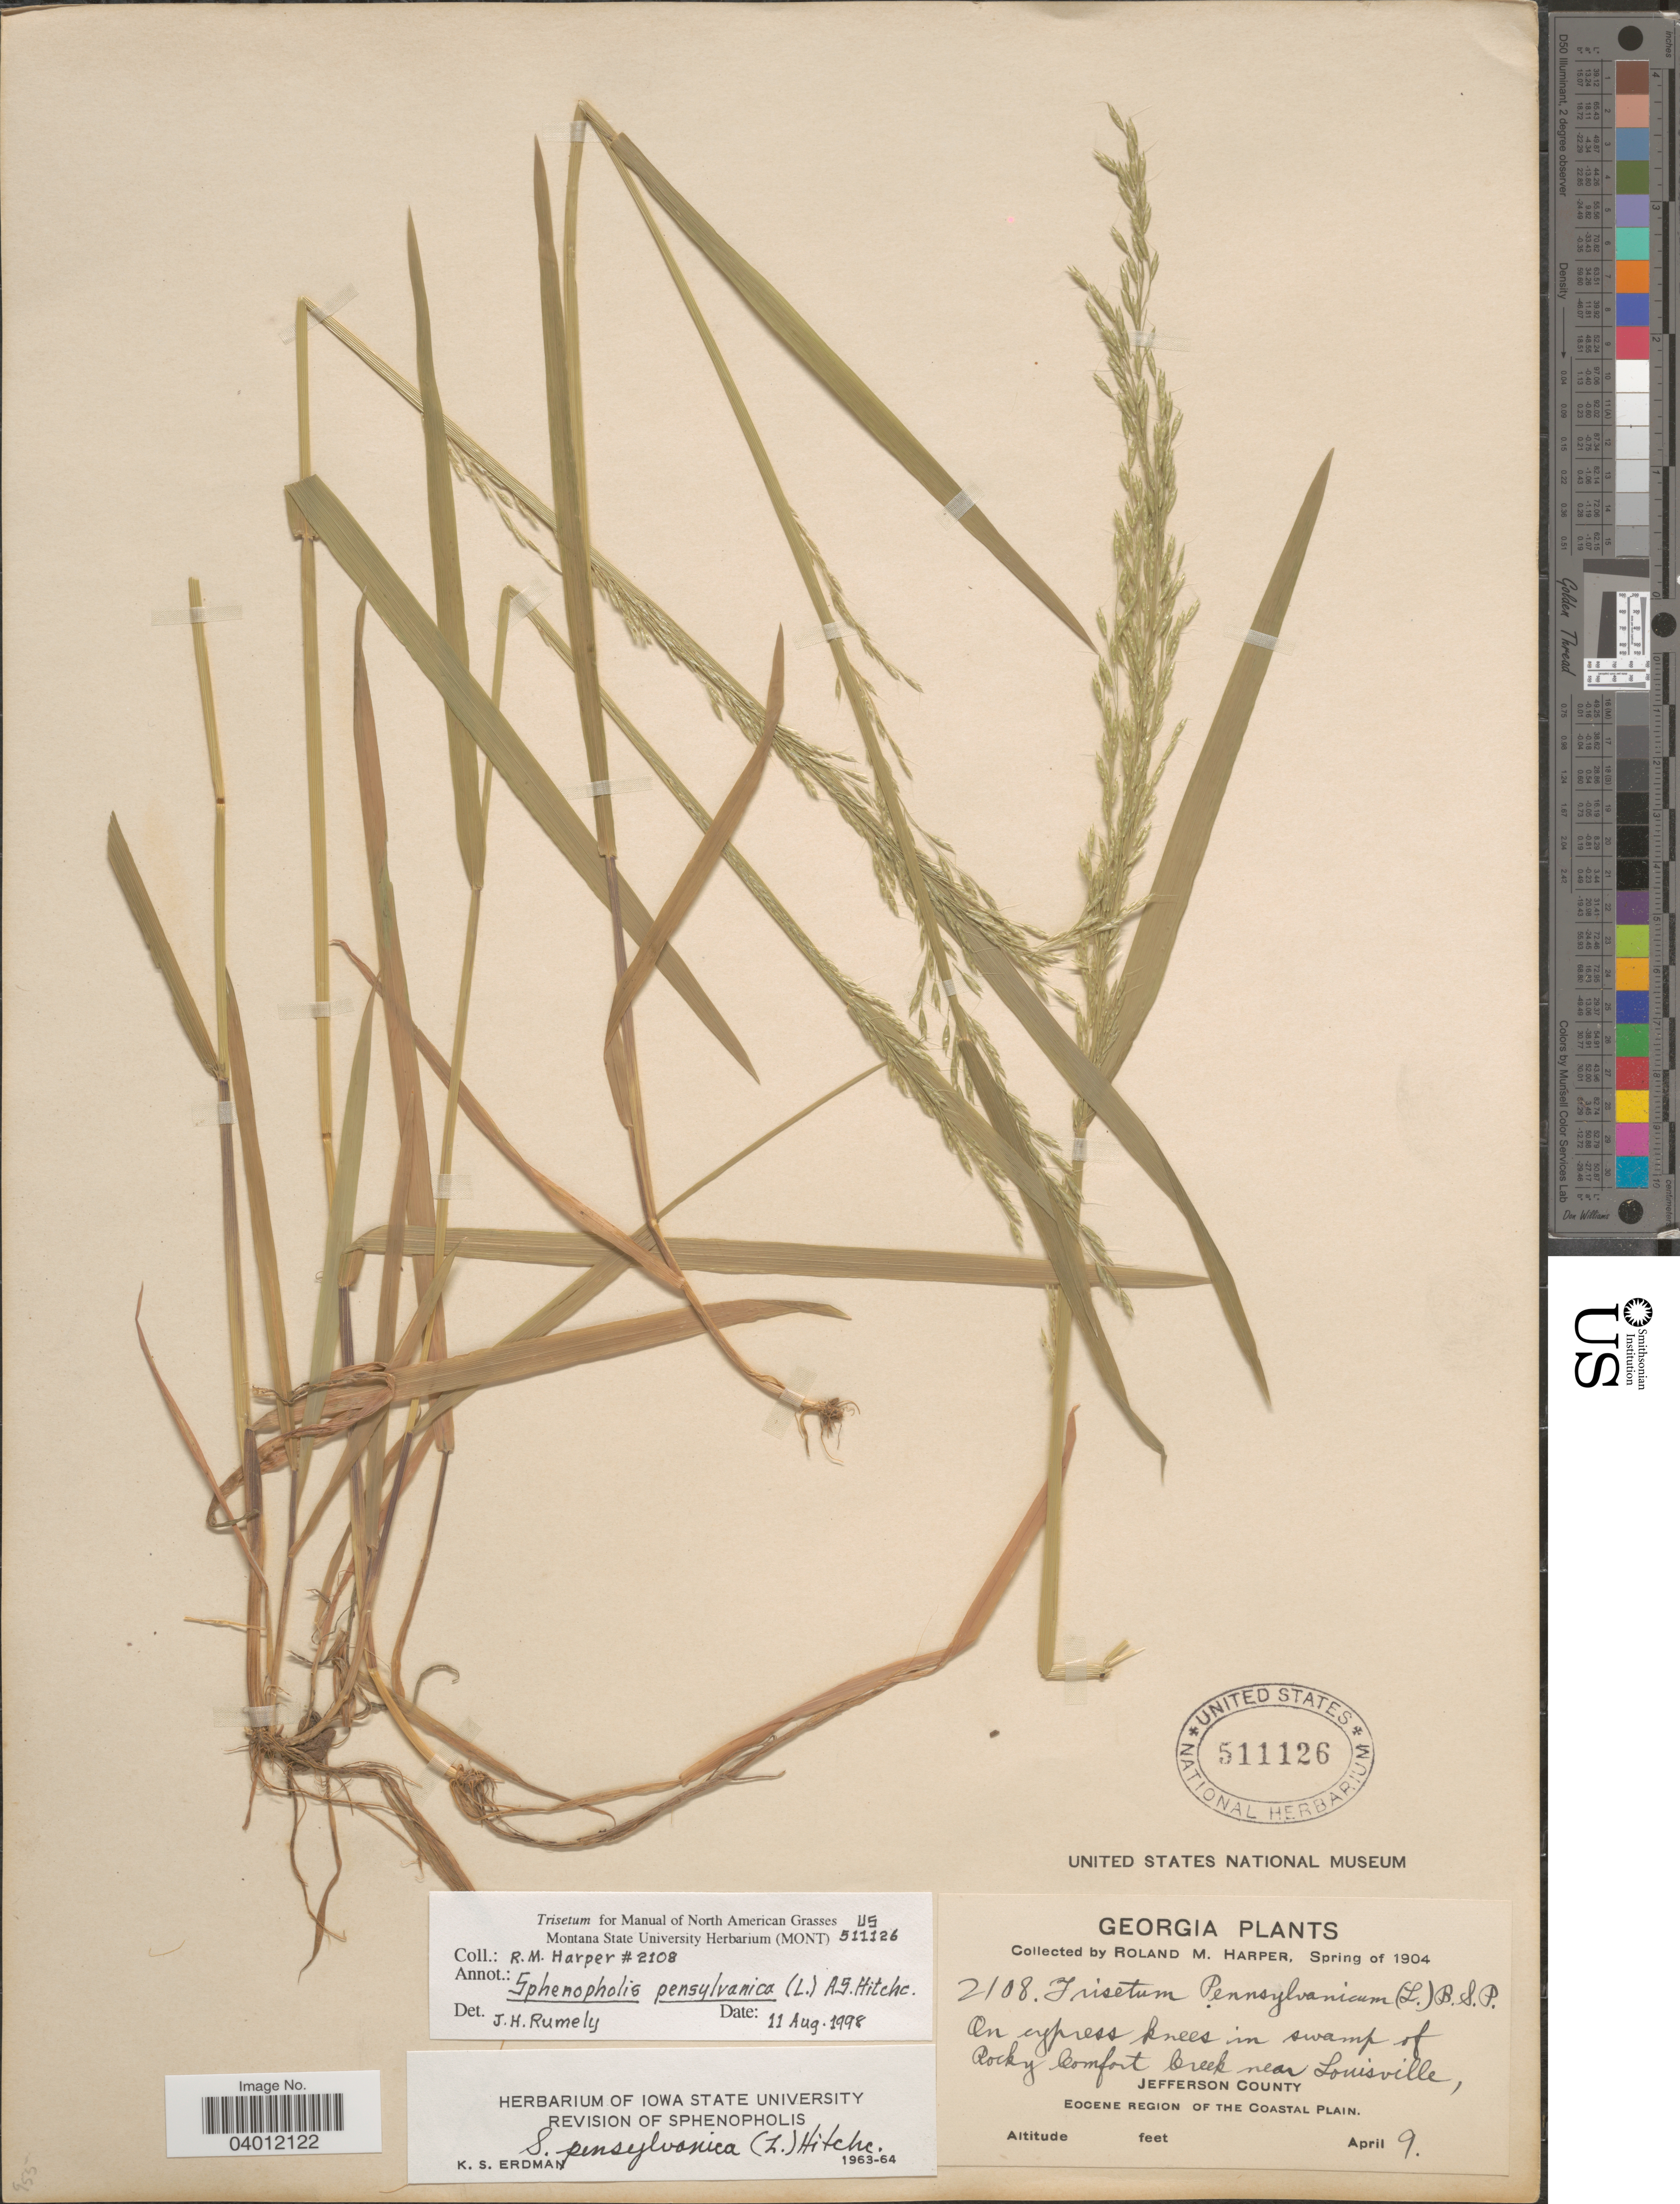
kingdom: Plantae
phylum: Tracheophyta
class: Liliopsida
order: Poales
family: Poaceae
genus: Sphenopholis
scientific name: Sphenopholis pensylvanica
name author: (L.) Hitchc.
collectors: R. M. Harper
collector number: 2108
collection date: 1904-04-09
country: United States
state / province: Georgia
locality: On cypress knees in swamp of Rocky Comfort Creek near Louisville, Jefferson County. Eocone region of The Coastal Plain.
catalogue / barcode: US 511126